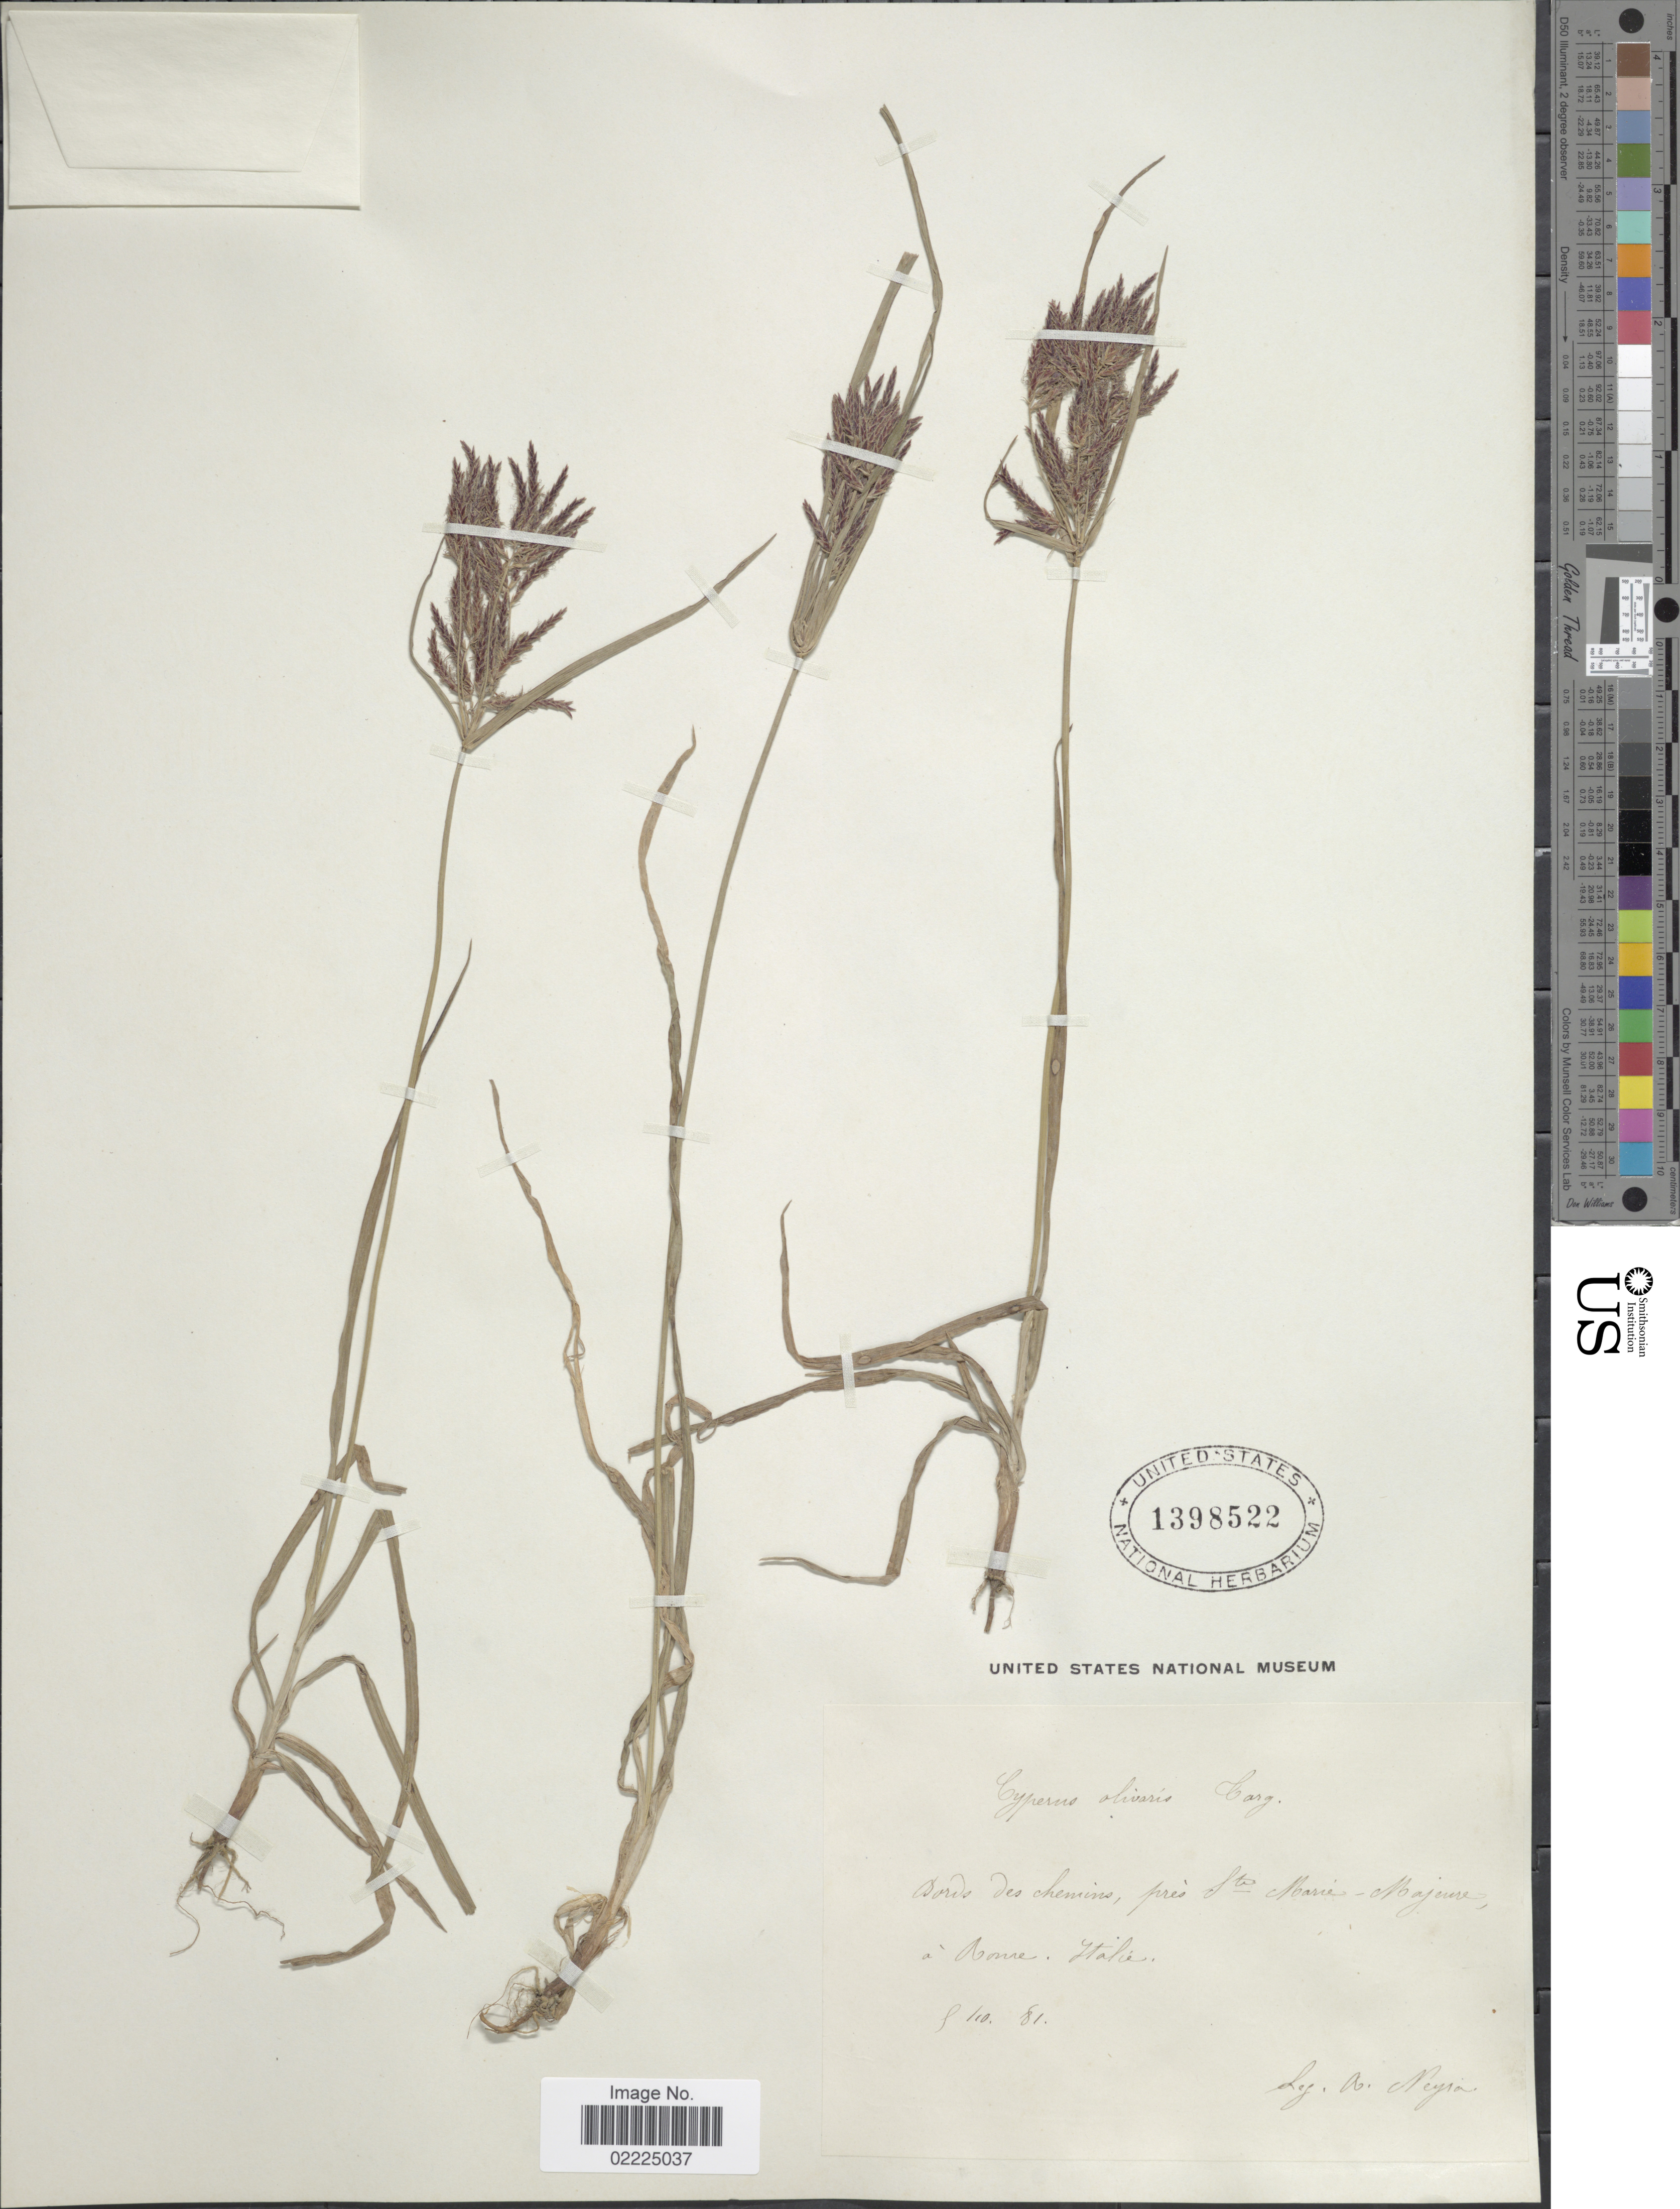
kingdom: Plantae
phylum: Tracheophyta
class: Liliopsida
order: Poales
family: Cyperaceae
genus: Cyperus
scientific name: Cyperus rotundus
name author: L.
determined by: Strong, Mark T., (BOT), Smithsonian Institution - National Museum of Natural History (UNITED STATES)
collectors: A. Neyra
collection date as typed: Transcribed d/m/y: 9/10/81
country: Italy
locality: Bords des chemins, prés St Marie-Majoune, a Roure [interpreted]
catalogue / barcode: US 1398522